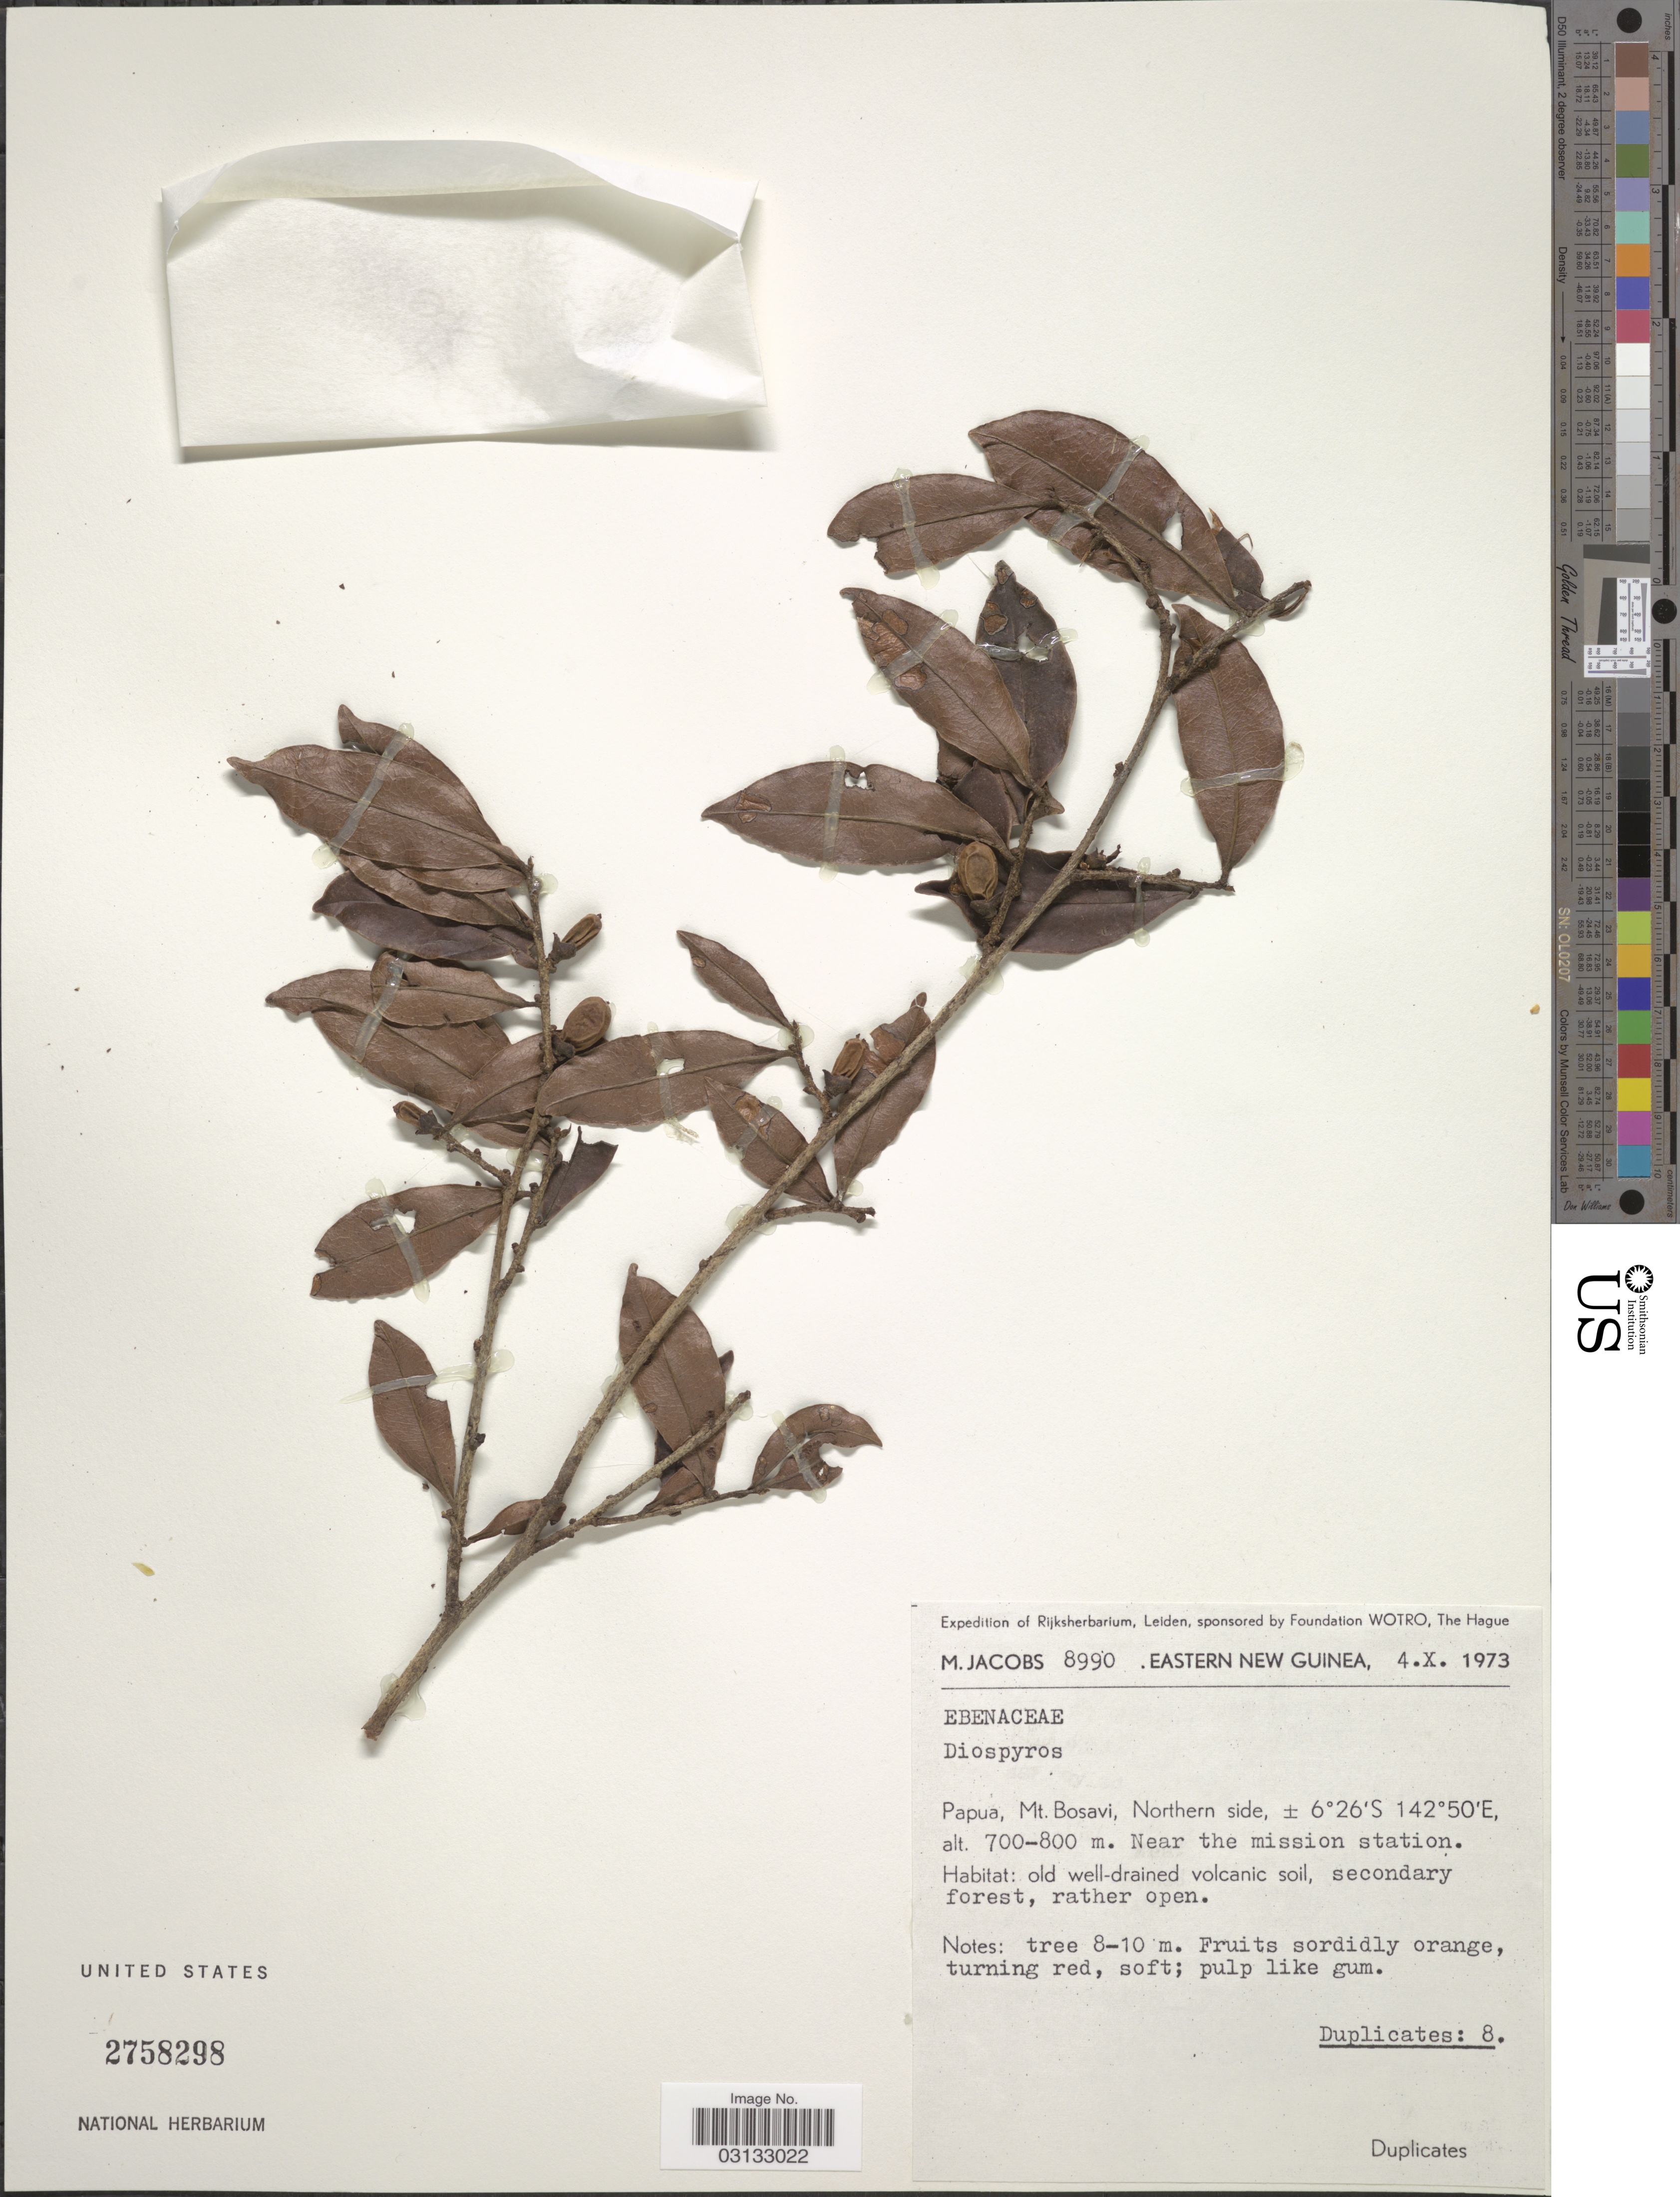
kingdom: Plantae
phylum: Tracheophyta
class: Magnoliopsida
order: Ericales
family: Ebenaceae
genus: Diospyros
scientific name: Diospyros sp.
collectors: M. Jacobs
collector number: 8990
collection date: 1973-10-04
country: Papua New Guinea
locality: Eastern New Guinea, Papua, Mt. Bosavi, Northern side, Near the mission station.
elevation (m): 700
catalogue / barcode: US 2758298